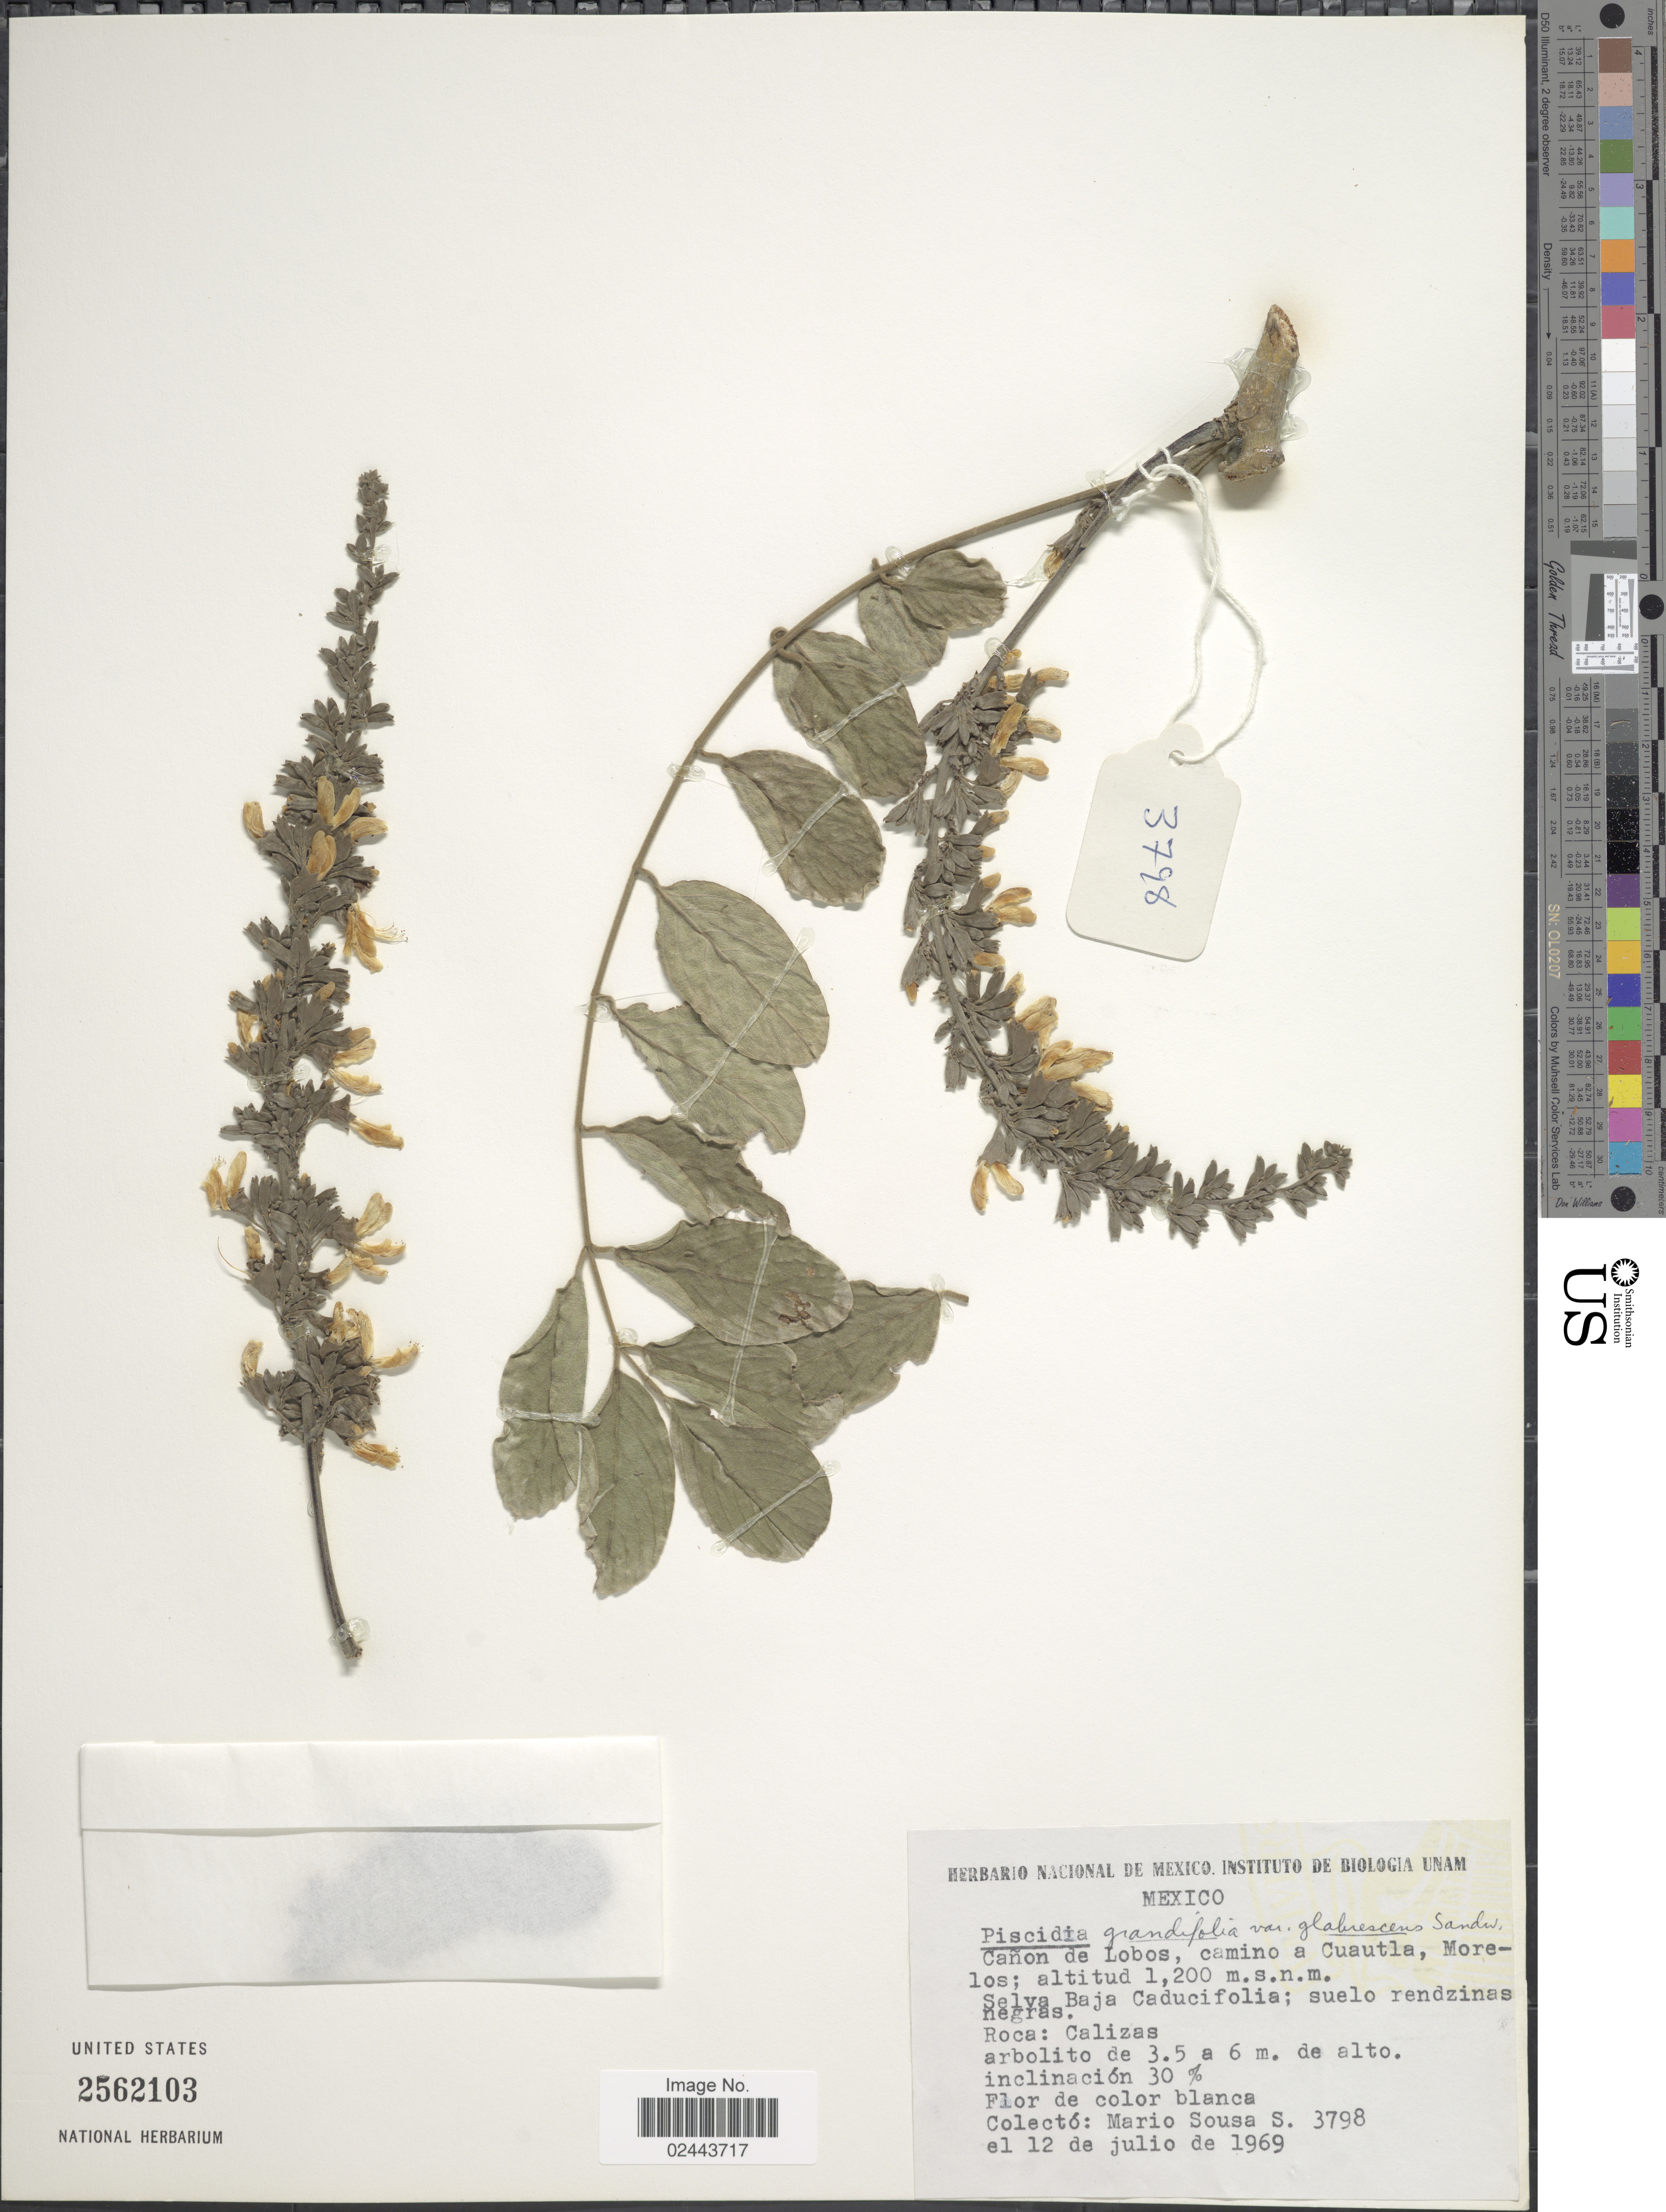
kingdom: Plantae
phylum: Tracheophyta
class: Magnoliopsida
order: Fabales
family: Fabaceae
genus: Piscidia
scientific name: Piscidia grandifolia var. glabrescens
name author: Sandwith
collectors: M. Sousa S.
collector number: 3798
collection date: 1969-07-12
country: Mexico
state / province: Morelos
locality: Canon de Lobos, camino a Cuautla.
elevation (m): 1200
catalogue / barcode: US 2562103